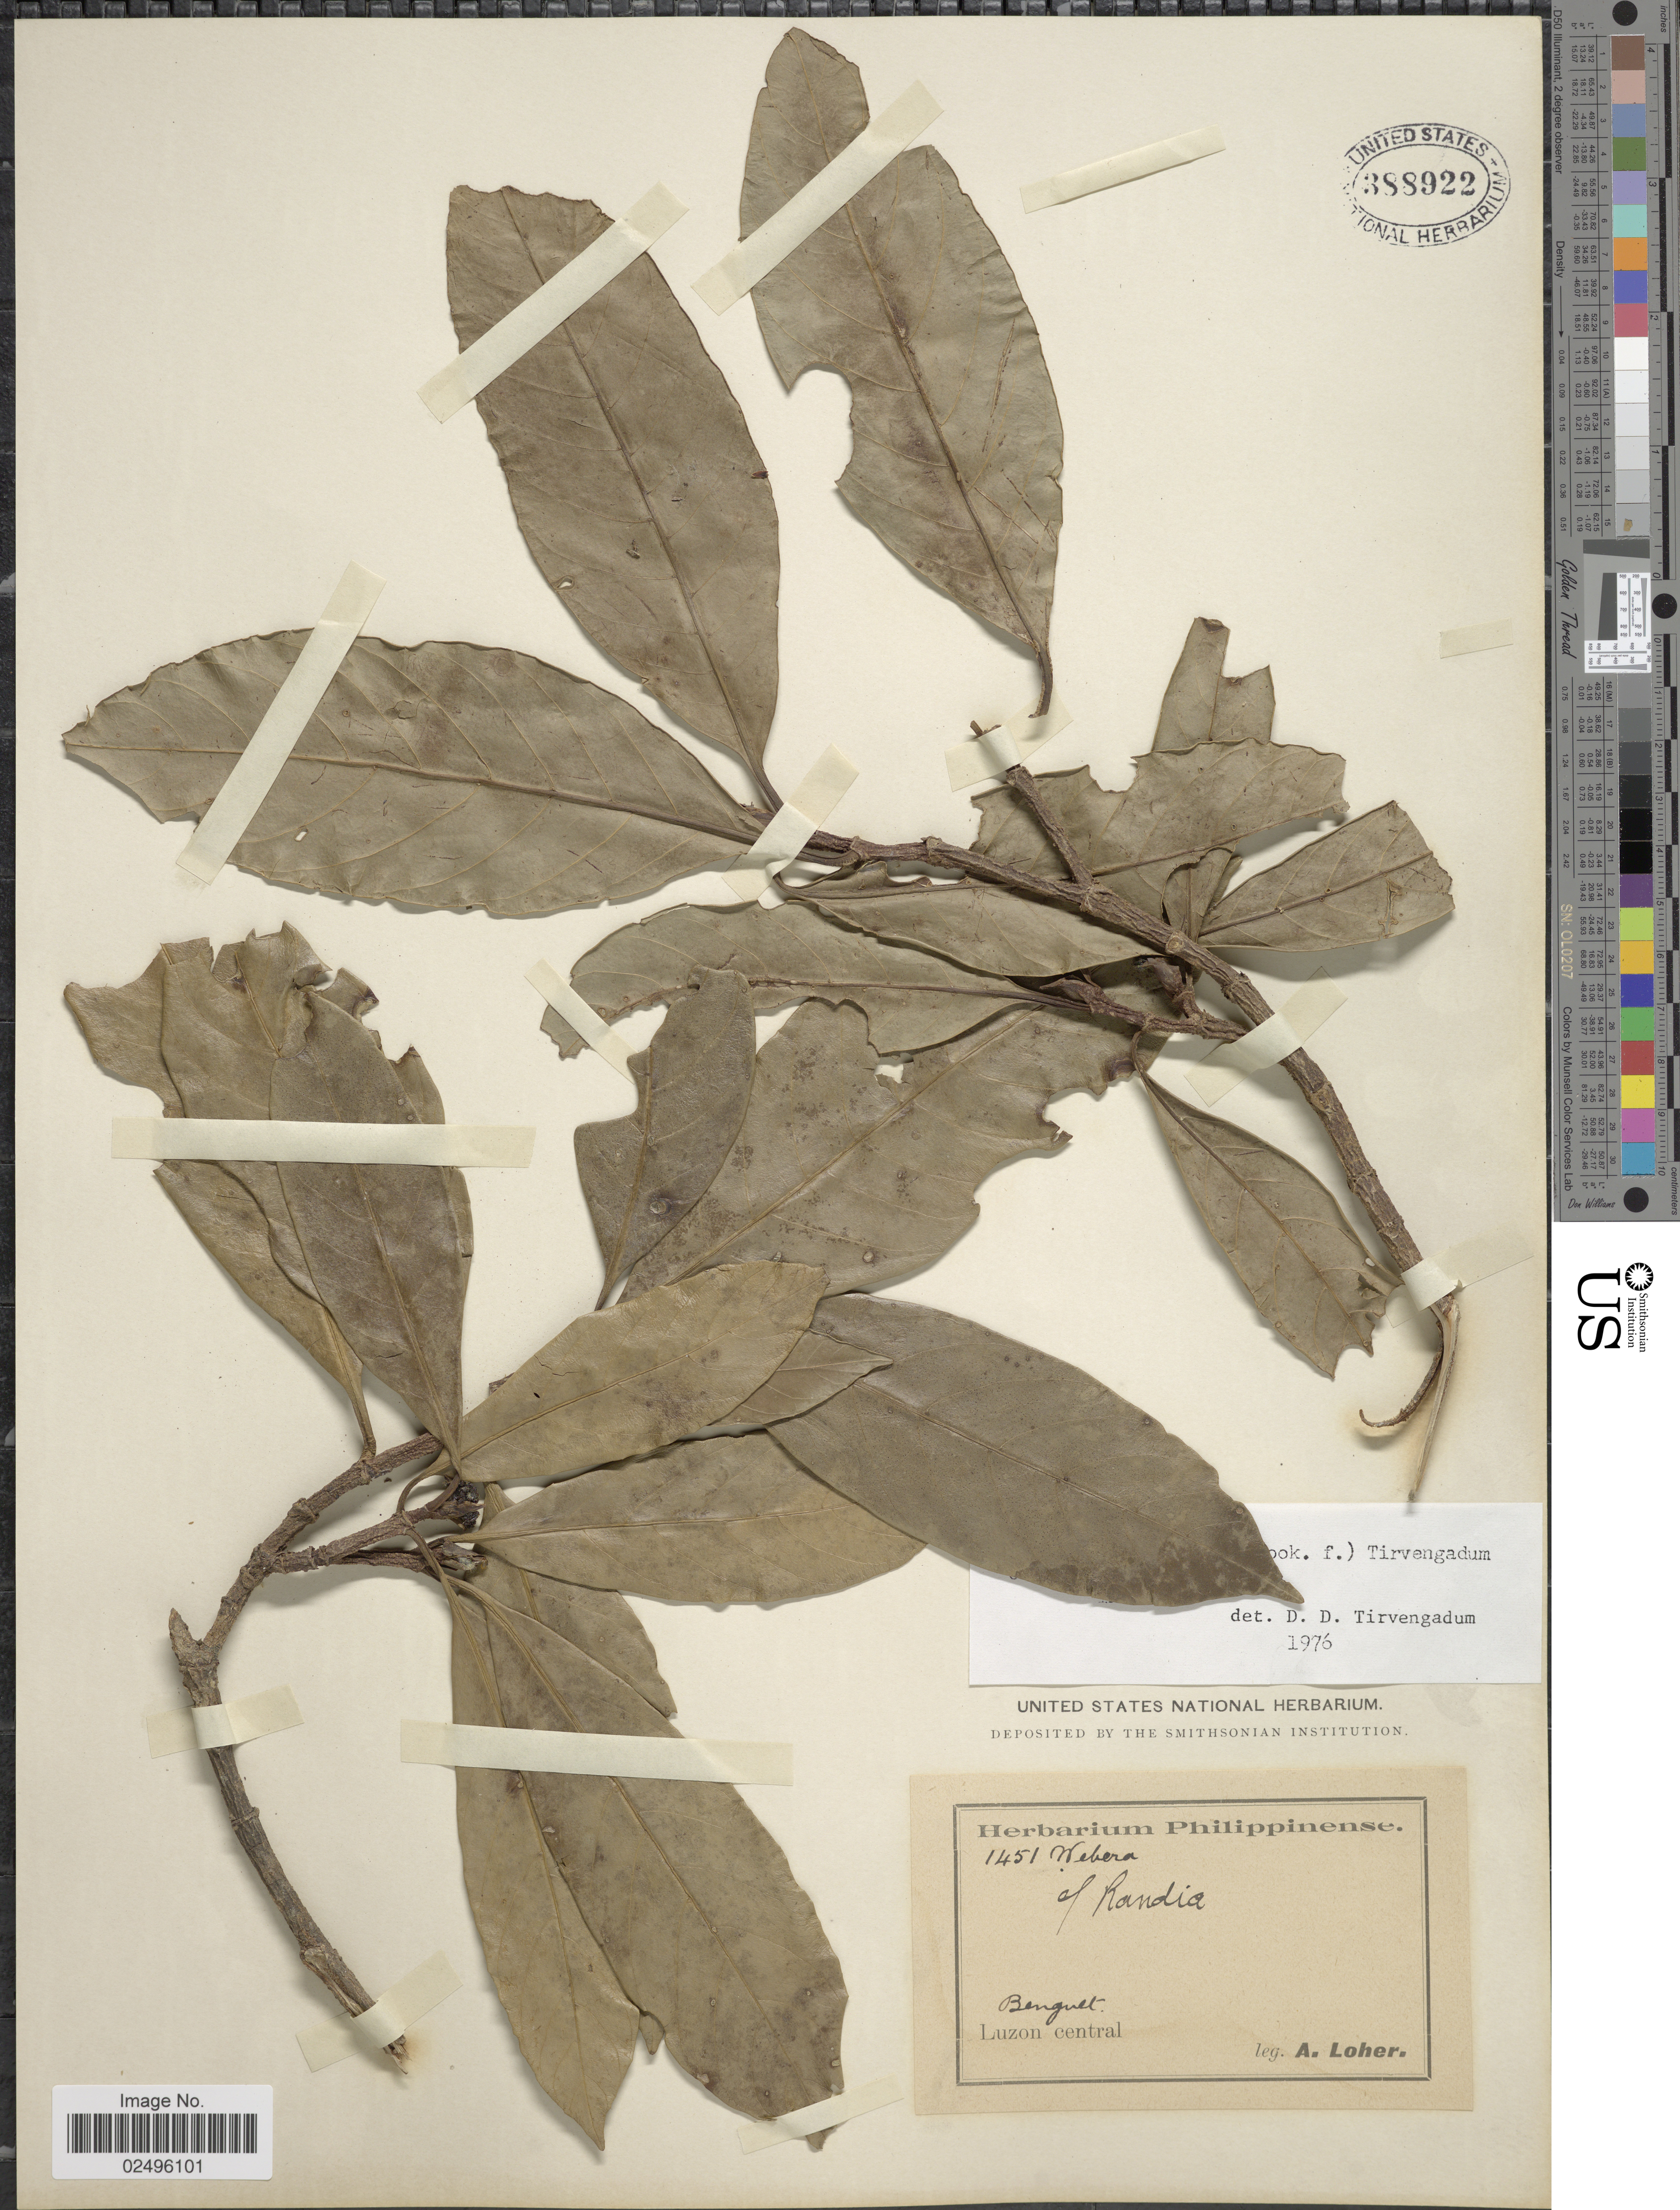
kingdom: Plantae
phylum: Tracheophyta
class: Magnoliopsida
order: Gentianales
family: Rubiaceae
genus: Tarennoidea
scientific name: Tarennoidea wallichii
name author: (Hook. f.) Tirveng. & Sastre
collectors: A. Loher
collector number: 1451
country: Philippines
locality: Benguet, Luzon central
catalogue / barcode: US 388922